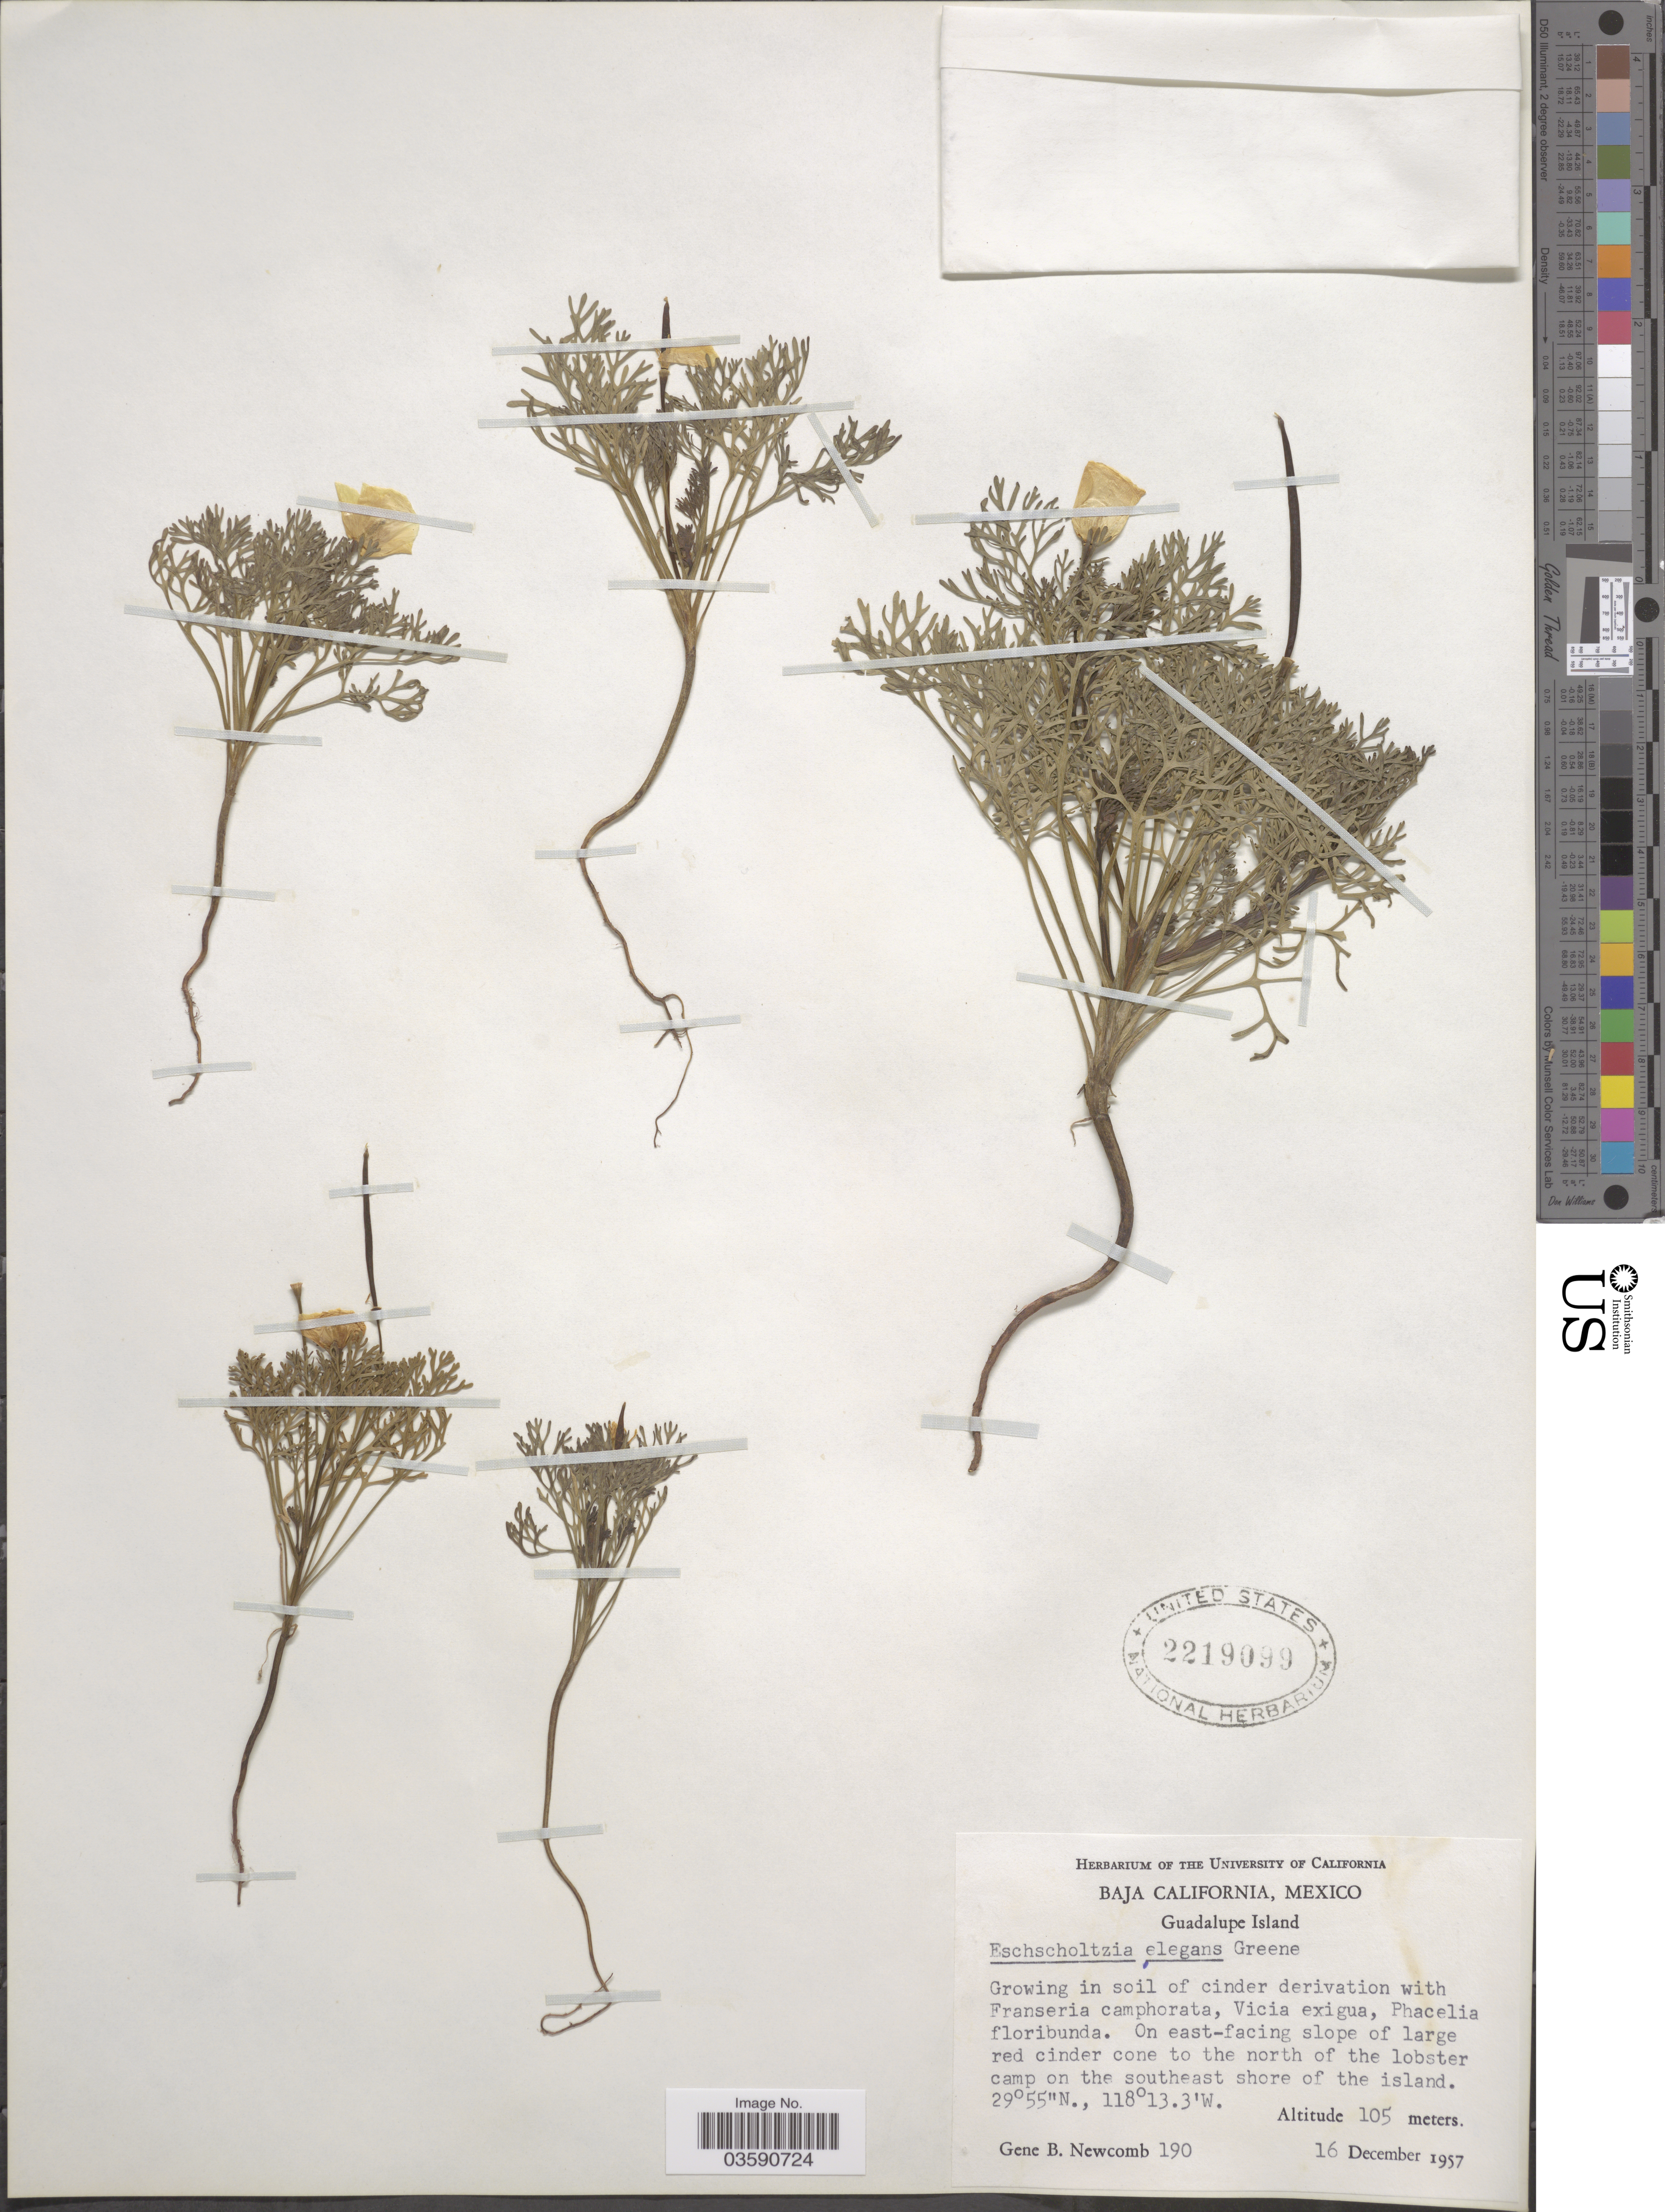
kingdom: Plantae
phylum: Tracheophyta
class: Magnoliopsida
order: Ranunculales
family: Papaveraceae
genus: Eschscholzia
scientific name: Eschscholzia elegans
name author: Greene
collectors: G. B. Newcomb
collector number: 190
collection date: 1957-12-16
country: Mexico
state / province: Baja California Norte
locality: Guadalupe Island. On east-facing slope of large red cinder cone to the north of the lobster camp on the southeast shore of the island.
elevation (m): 105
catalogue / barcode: US 2219099